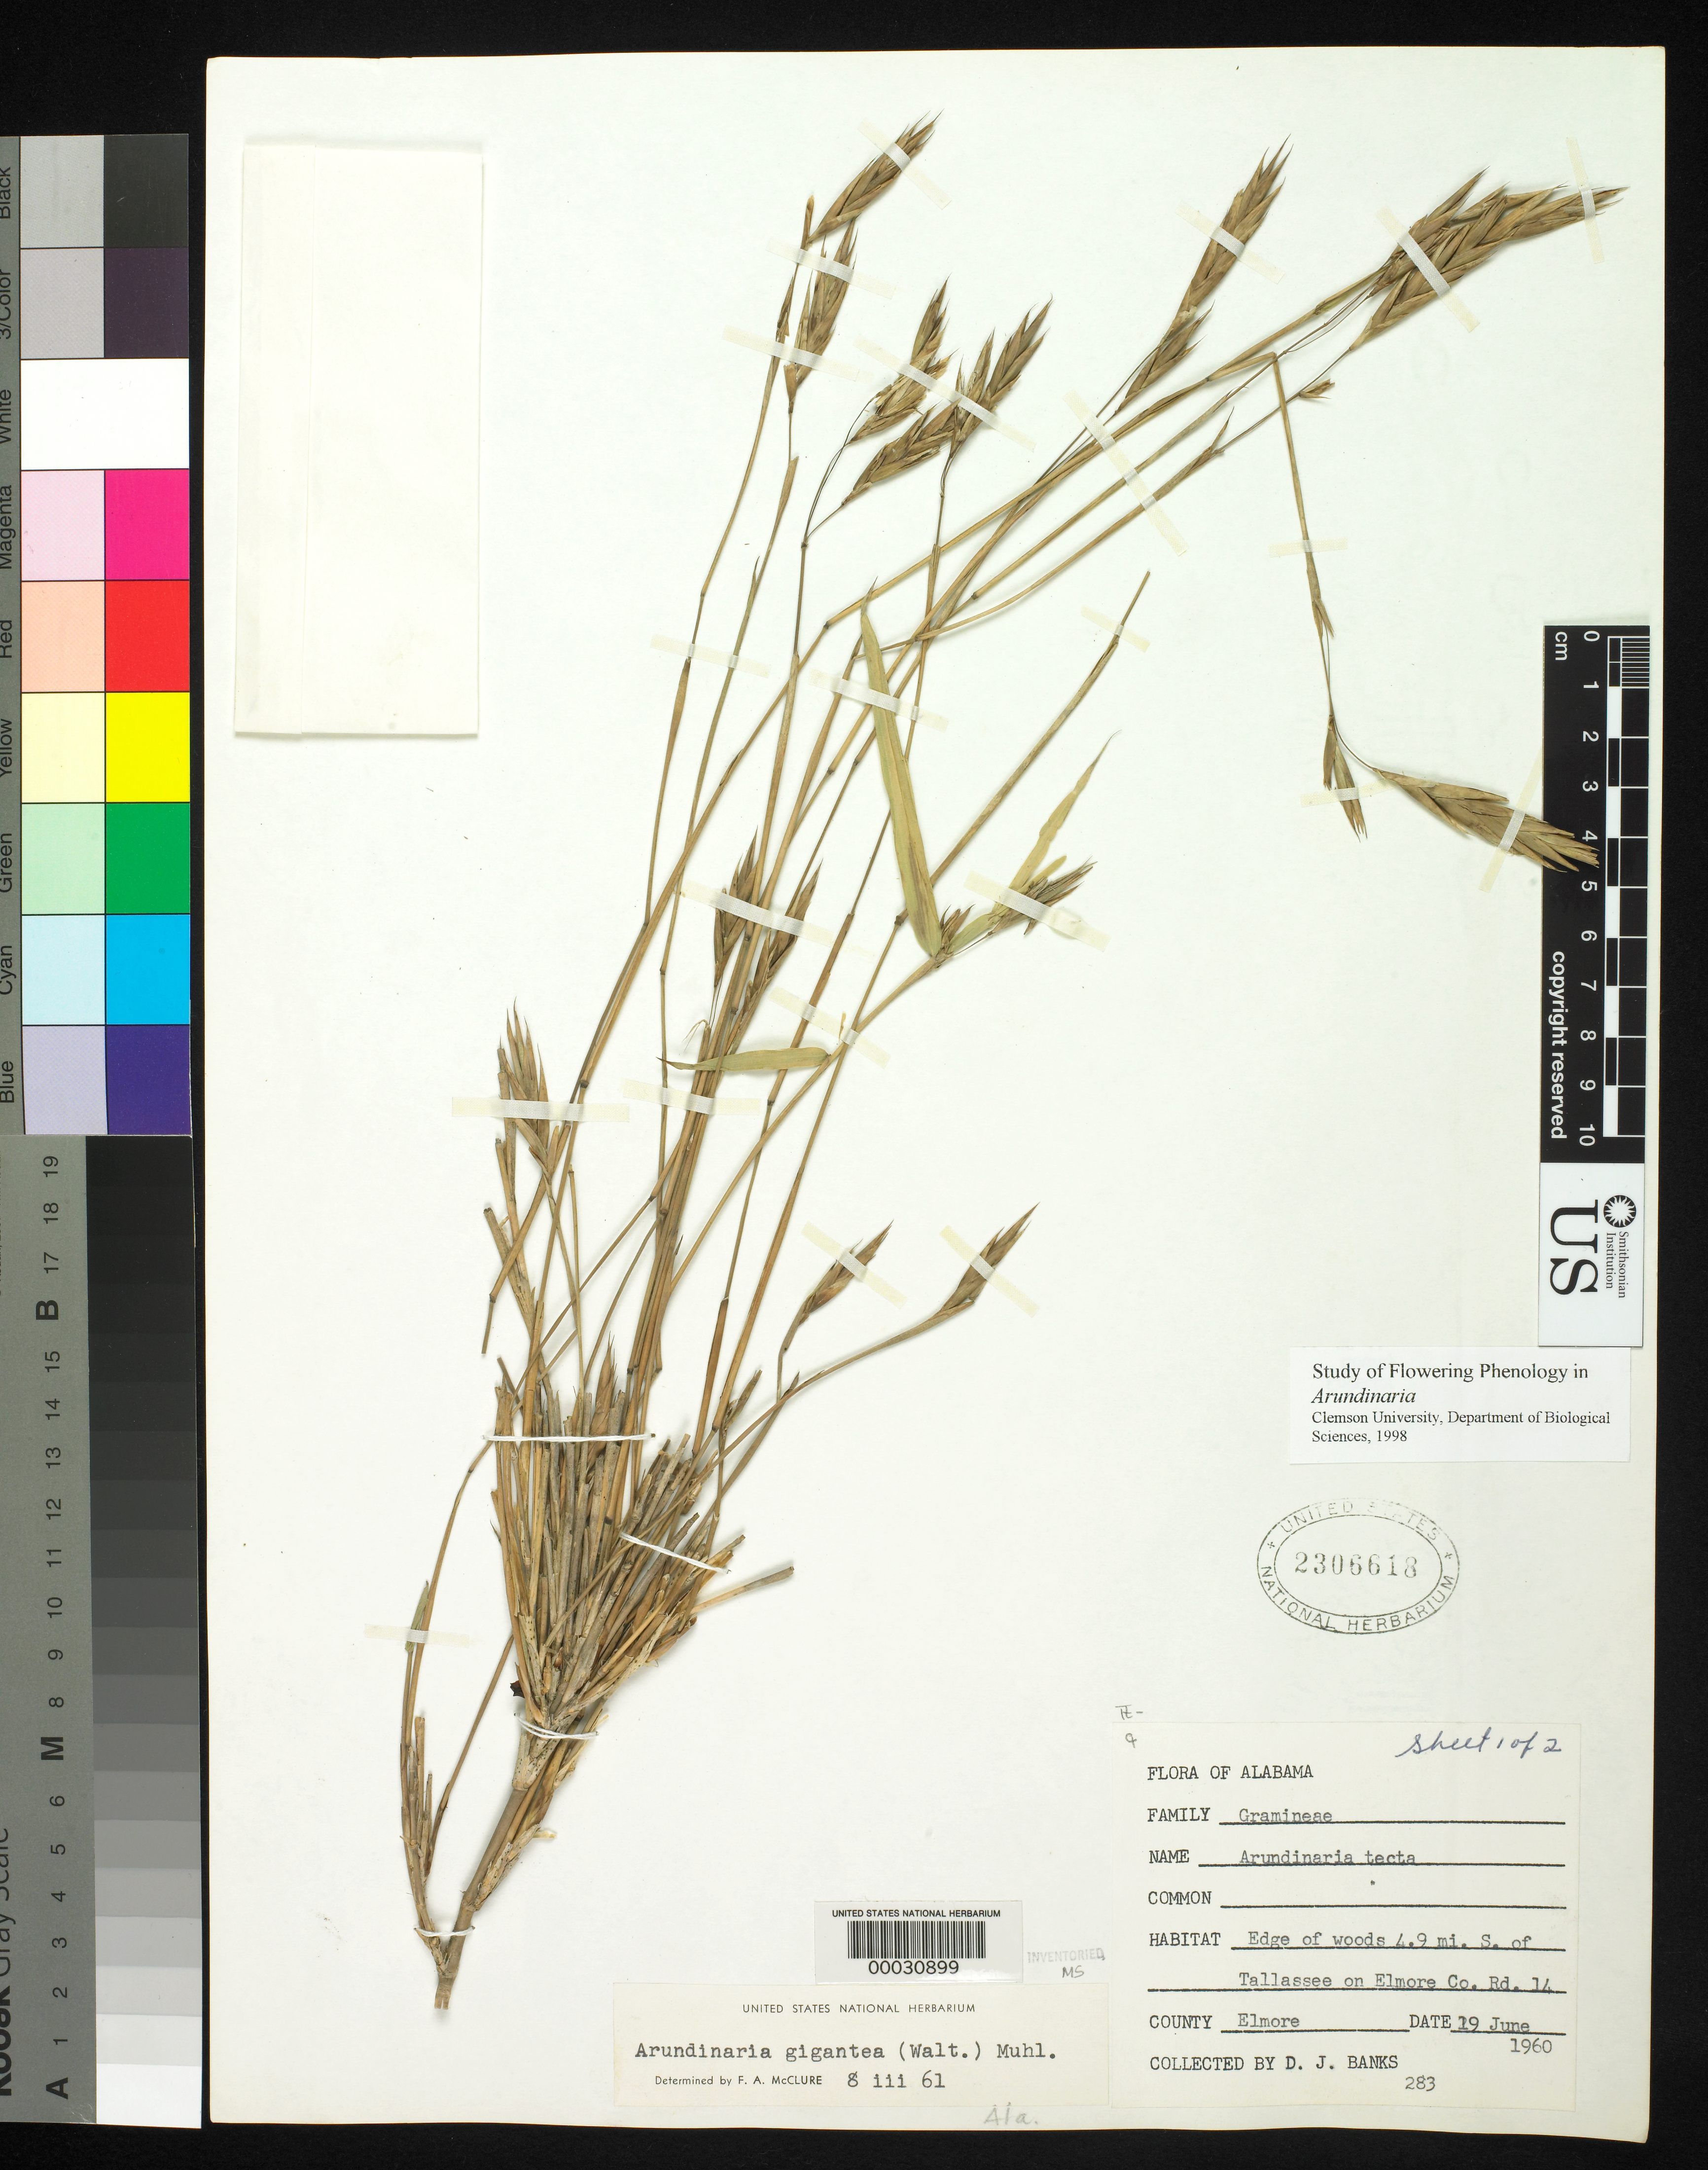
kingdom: Plantae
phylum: Tracheophyta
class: Liliopsida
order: Poales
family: Poaceae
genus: Arundinaria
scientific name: Arundinaria gigantea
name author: (Walter) Muhl.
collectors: D. J. Banks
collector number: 283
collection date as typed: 19 Jun 1960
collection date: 1960-06-19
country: United States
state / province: Alabama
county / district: Elmore / Tallapoosa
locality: Tallassee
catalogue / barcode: US 2306618